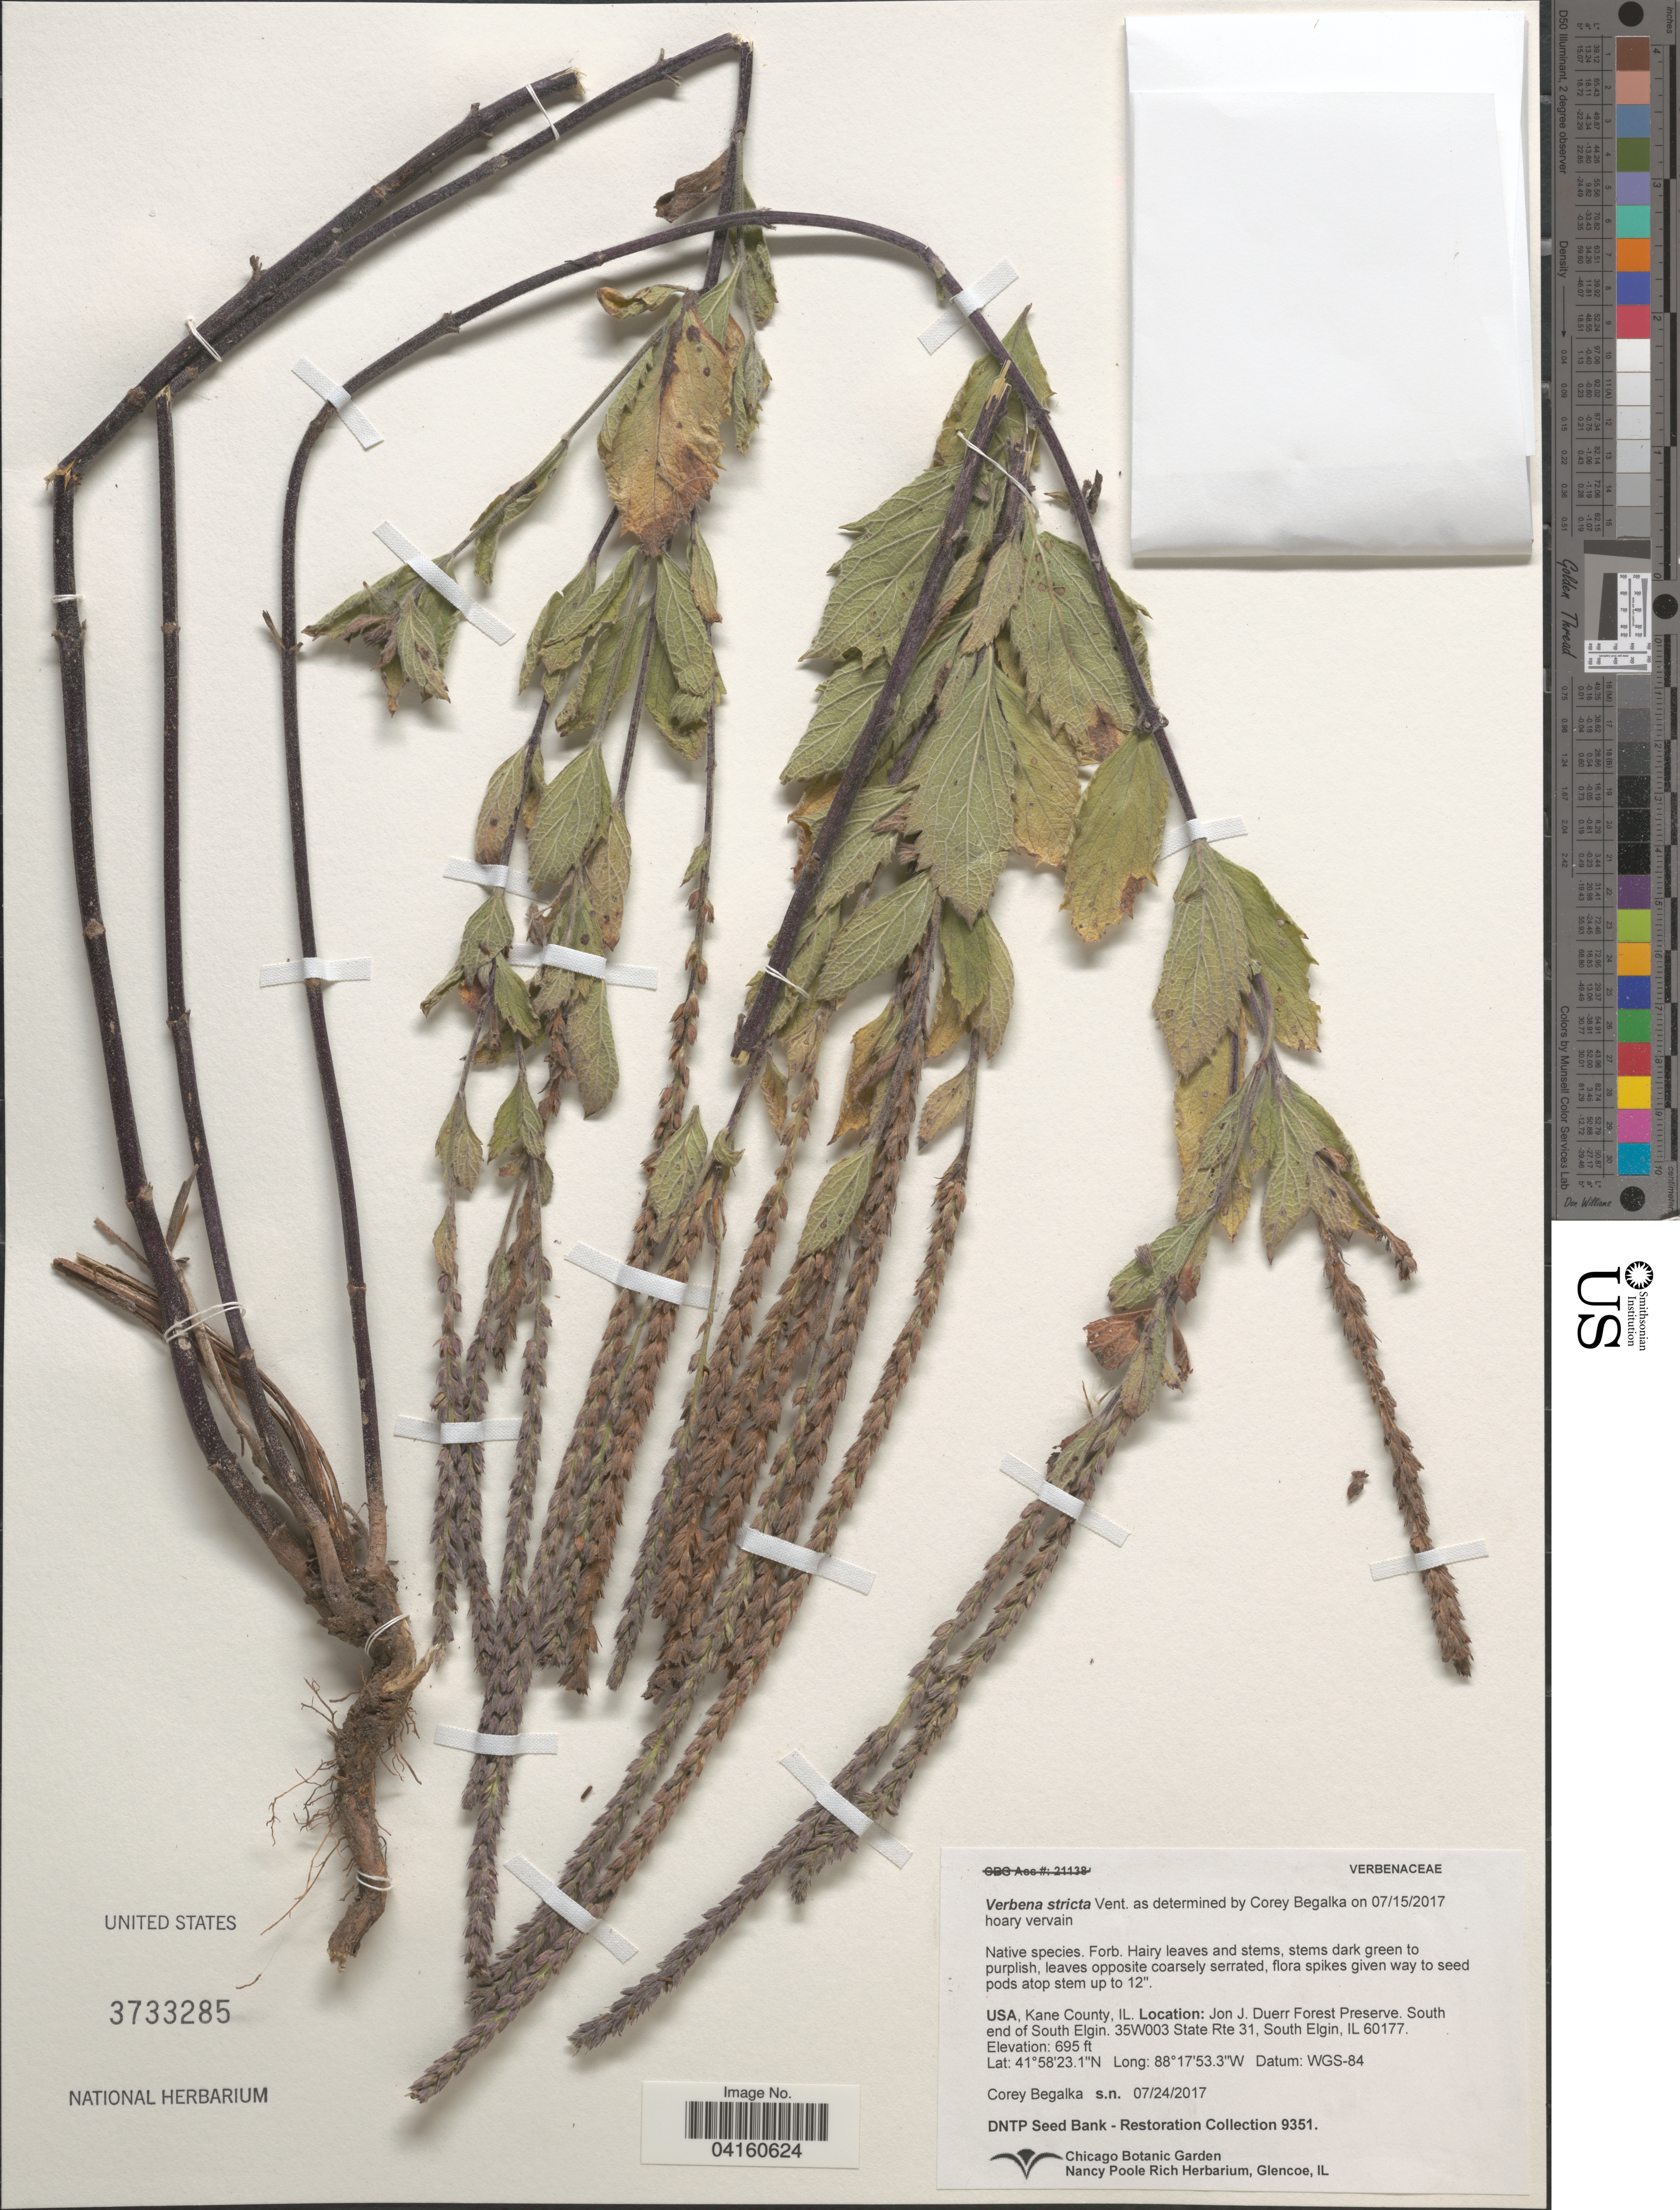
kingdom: Plantae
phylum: Tracheophyta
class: Magnoliopsida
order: Lamiales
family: Verbenaceae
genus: Verbena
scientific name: Verbena stricta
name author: Vent.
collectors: C. Begalka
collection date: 2017-07-24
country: United States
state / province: Illinois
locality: Kane County. Jon J. Duerr Forest Preserve. South end of South Elgin. 35W003 State Rte 31, South Elgin, IL 60177.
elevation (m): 212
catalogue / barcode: US 3733285